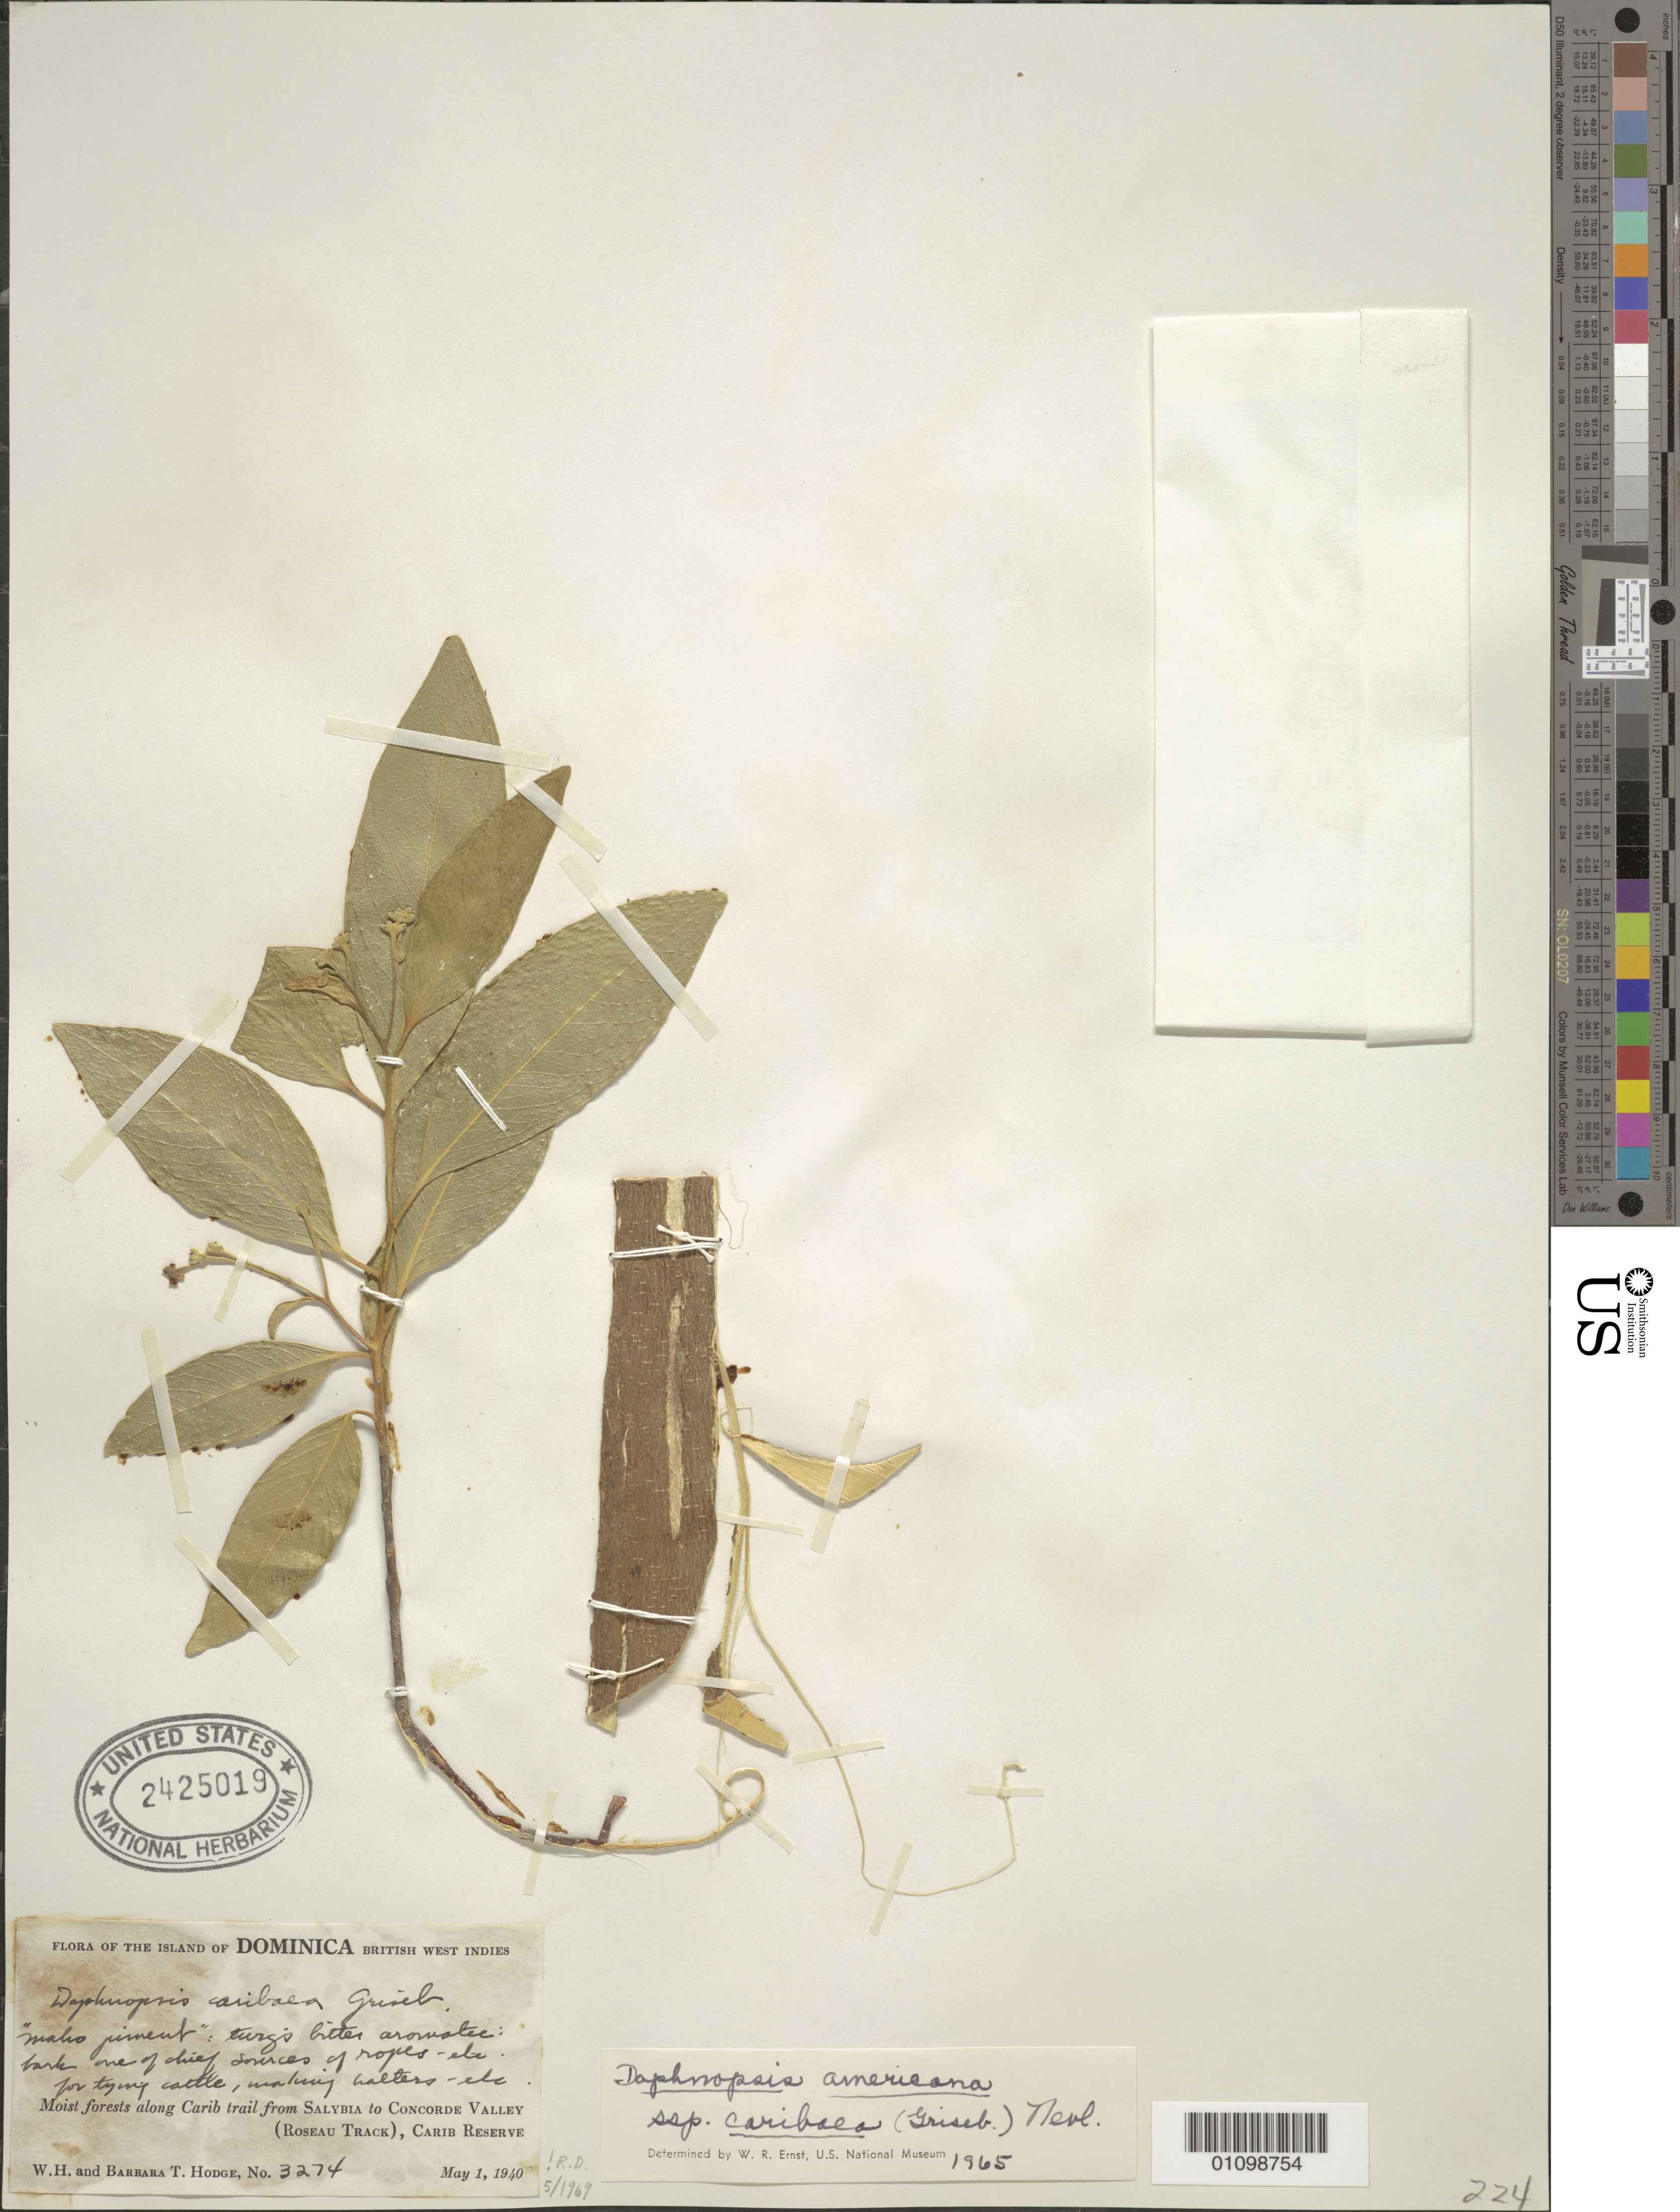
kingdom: Plantae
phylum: Tracheophyta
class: Magnoliopsida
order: Malvales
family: Thymelaeaceae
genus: Daphnopsis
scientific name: Daphnopsis americana subsp. caribaea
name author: (Griseb.) Nevling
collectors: W. Hodge & B. Hodge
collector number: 3274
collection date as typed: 01 May 1940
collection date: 1940-05-01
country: Dominica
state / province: St. David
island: Dominica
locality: Moist forests along Carib trail from Salybia to Concorde Valley ,Roseau Track, Carib Reserve.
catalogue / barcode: US 2425019